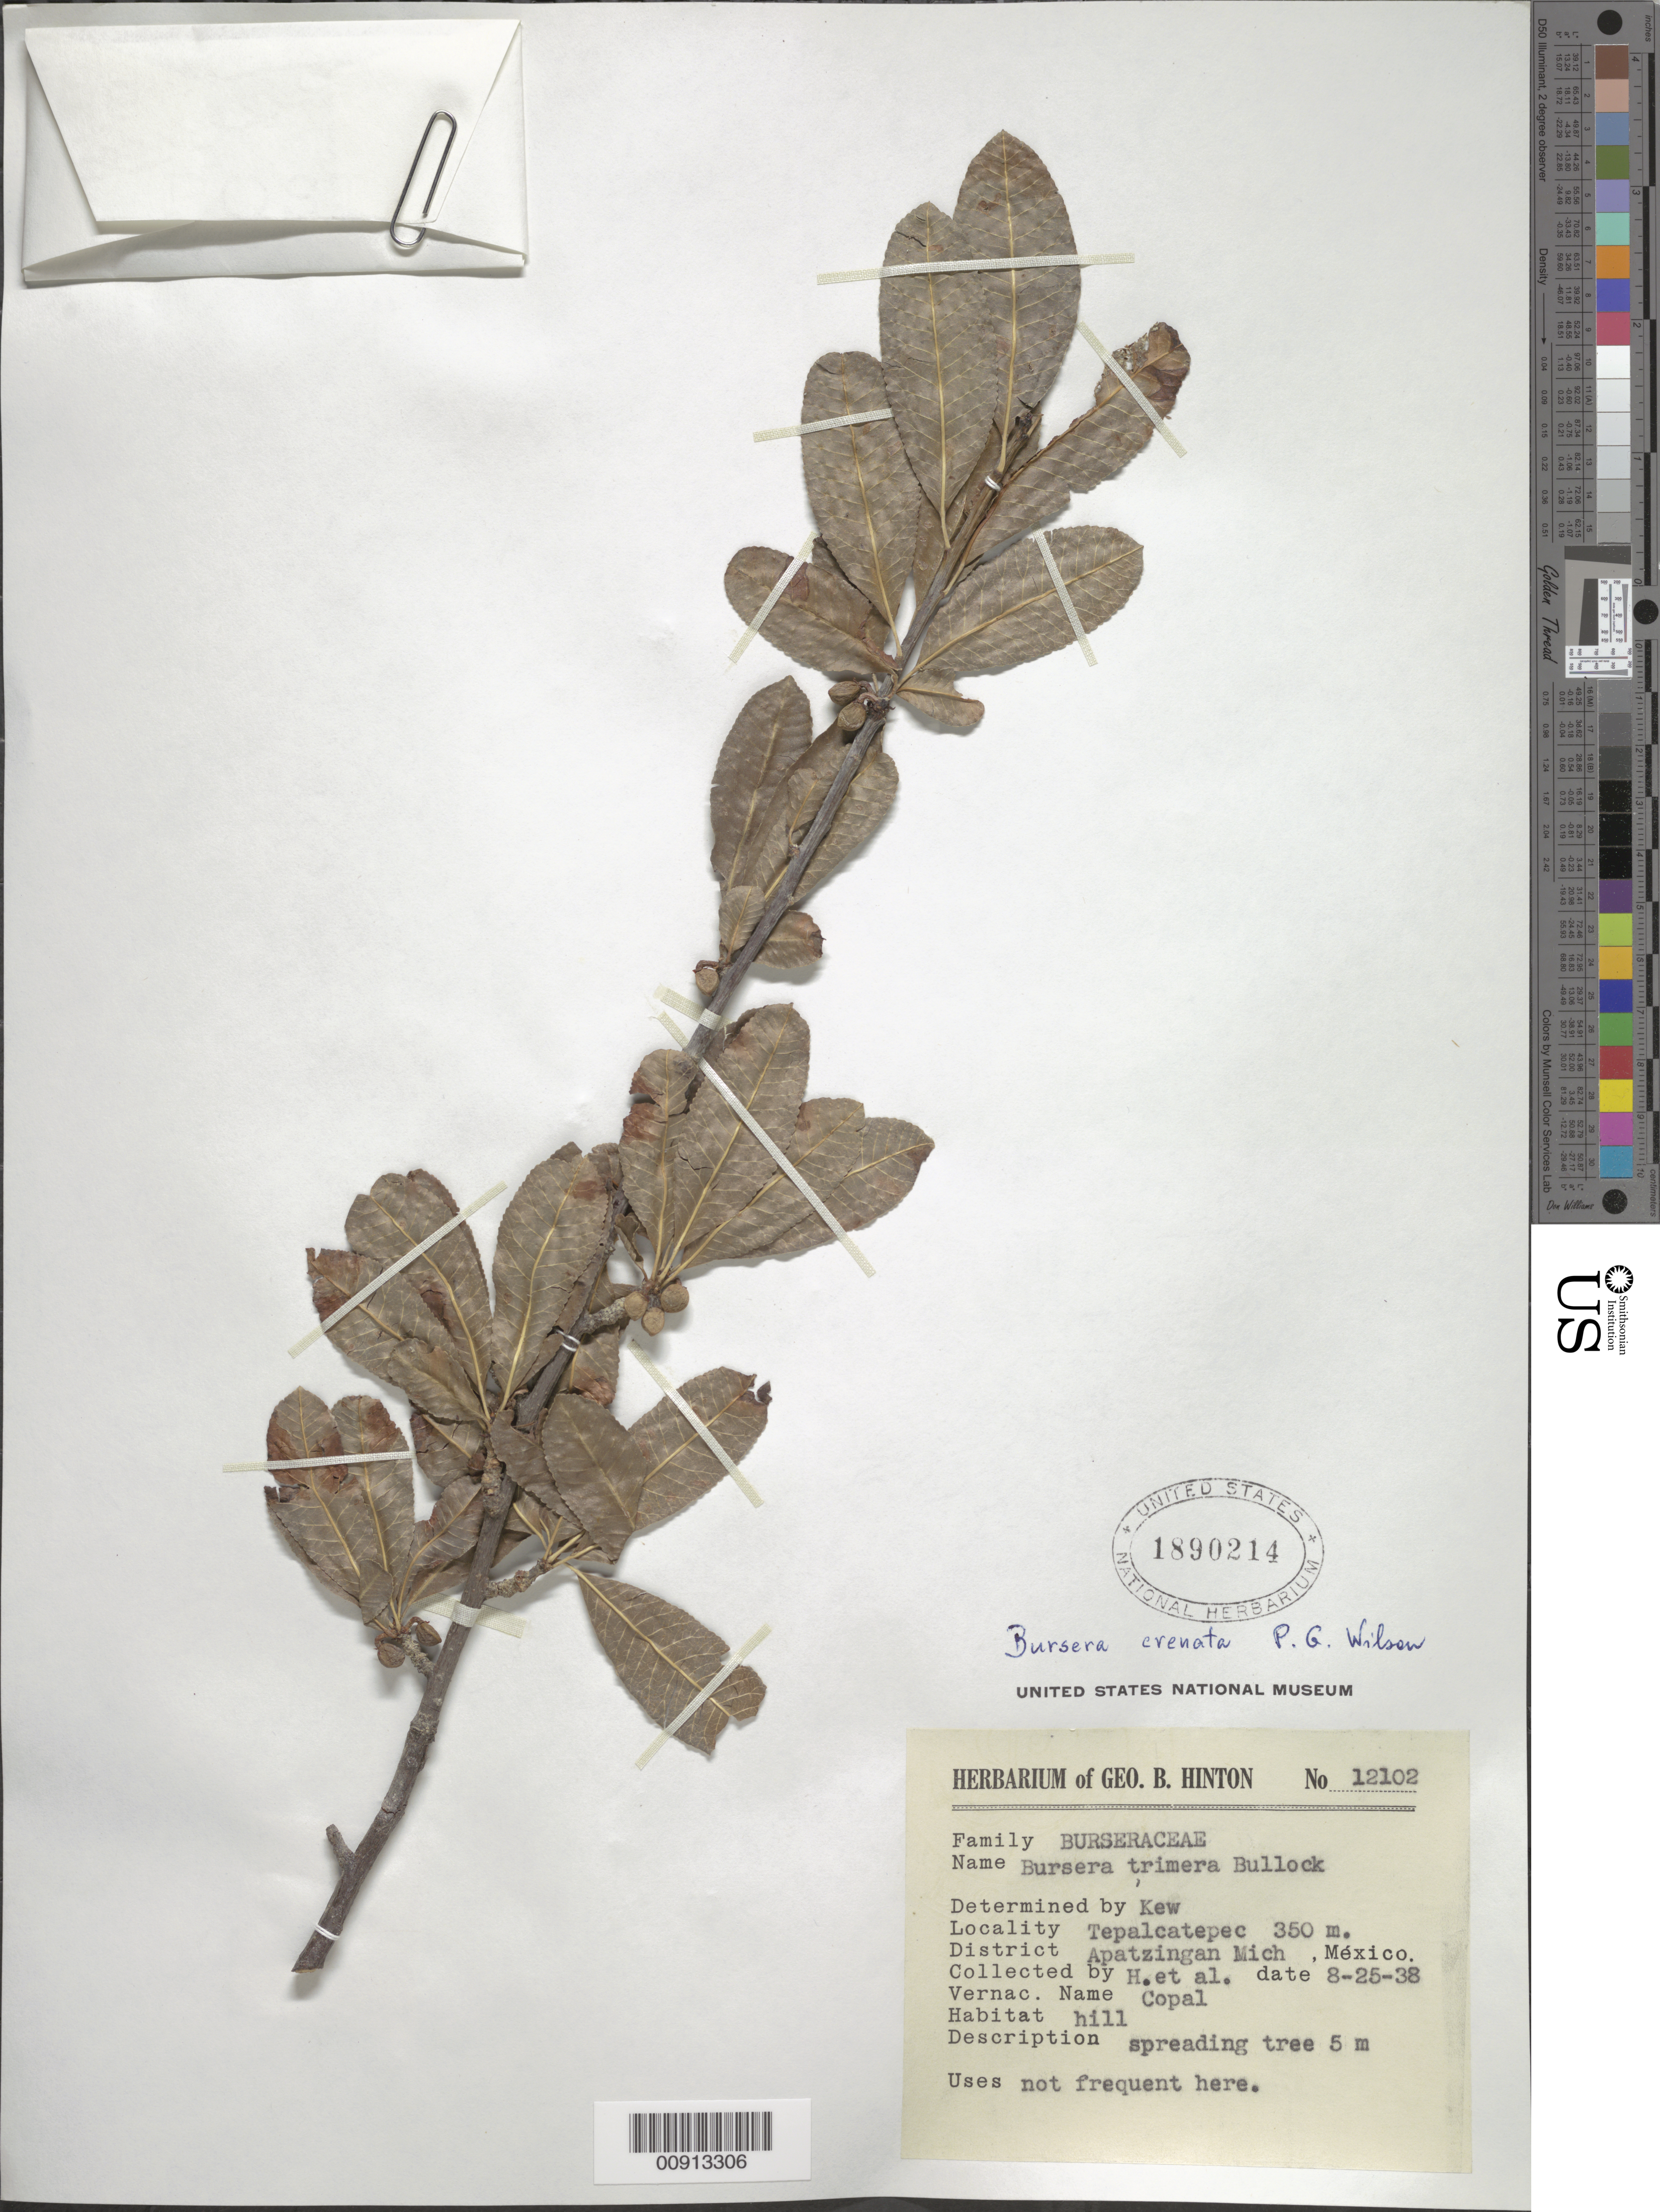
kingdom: Plantae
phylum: Tracheophyta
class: Magnoliopsida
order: Sapindales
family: Burseraceae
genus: Bursera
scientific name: Bursera crenata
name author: Paul G. Wilson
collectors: G. B. Hinton & et al.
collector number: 12102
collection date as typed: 25 Aug 1938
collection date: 1938-08-25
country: Mexico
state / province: Michoacán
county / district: Apatzingán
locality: Tepalcatepec, District Apatzingán, Michoacán.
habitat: Hill.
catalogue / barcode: US 1890214